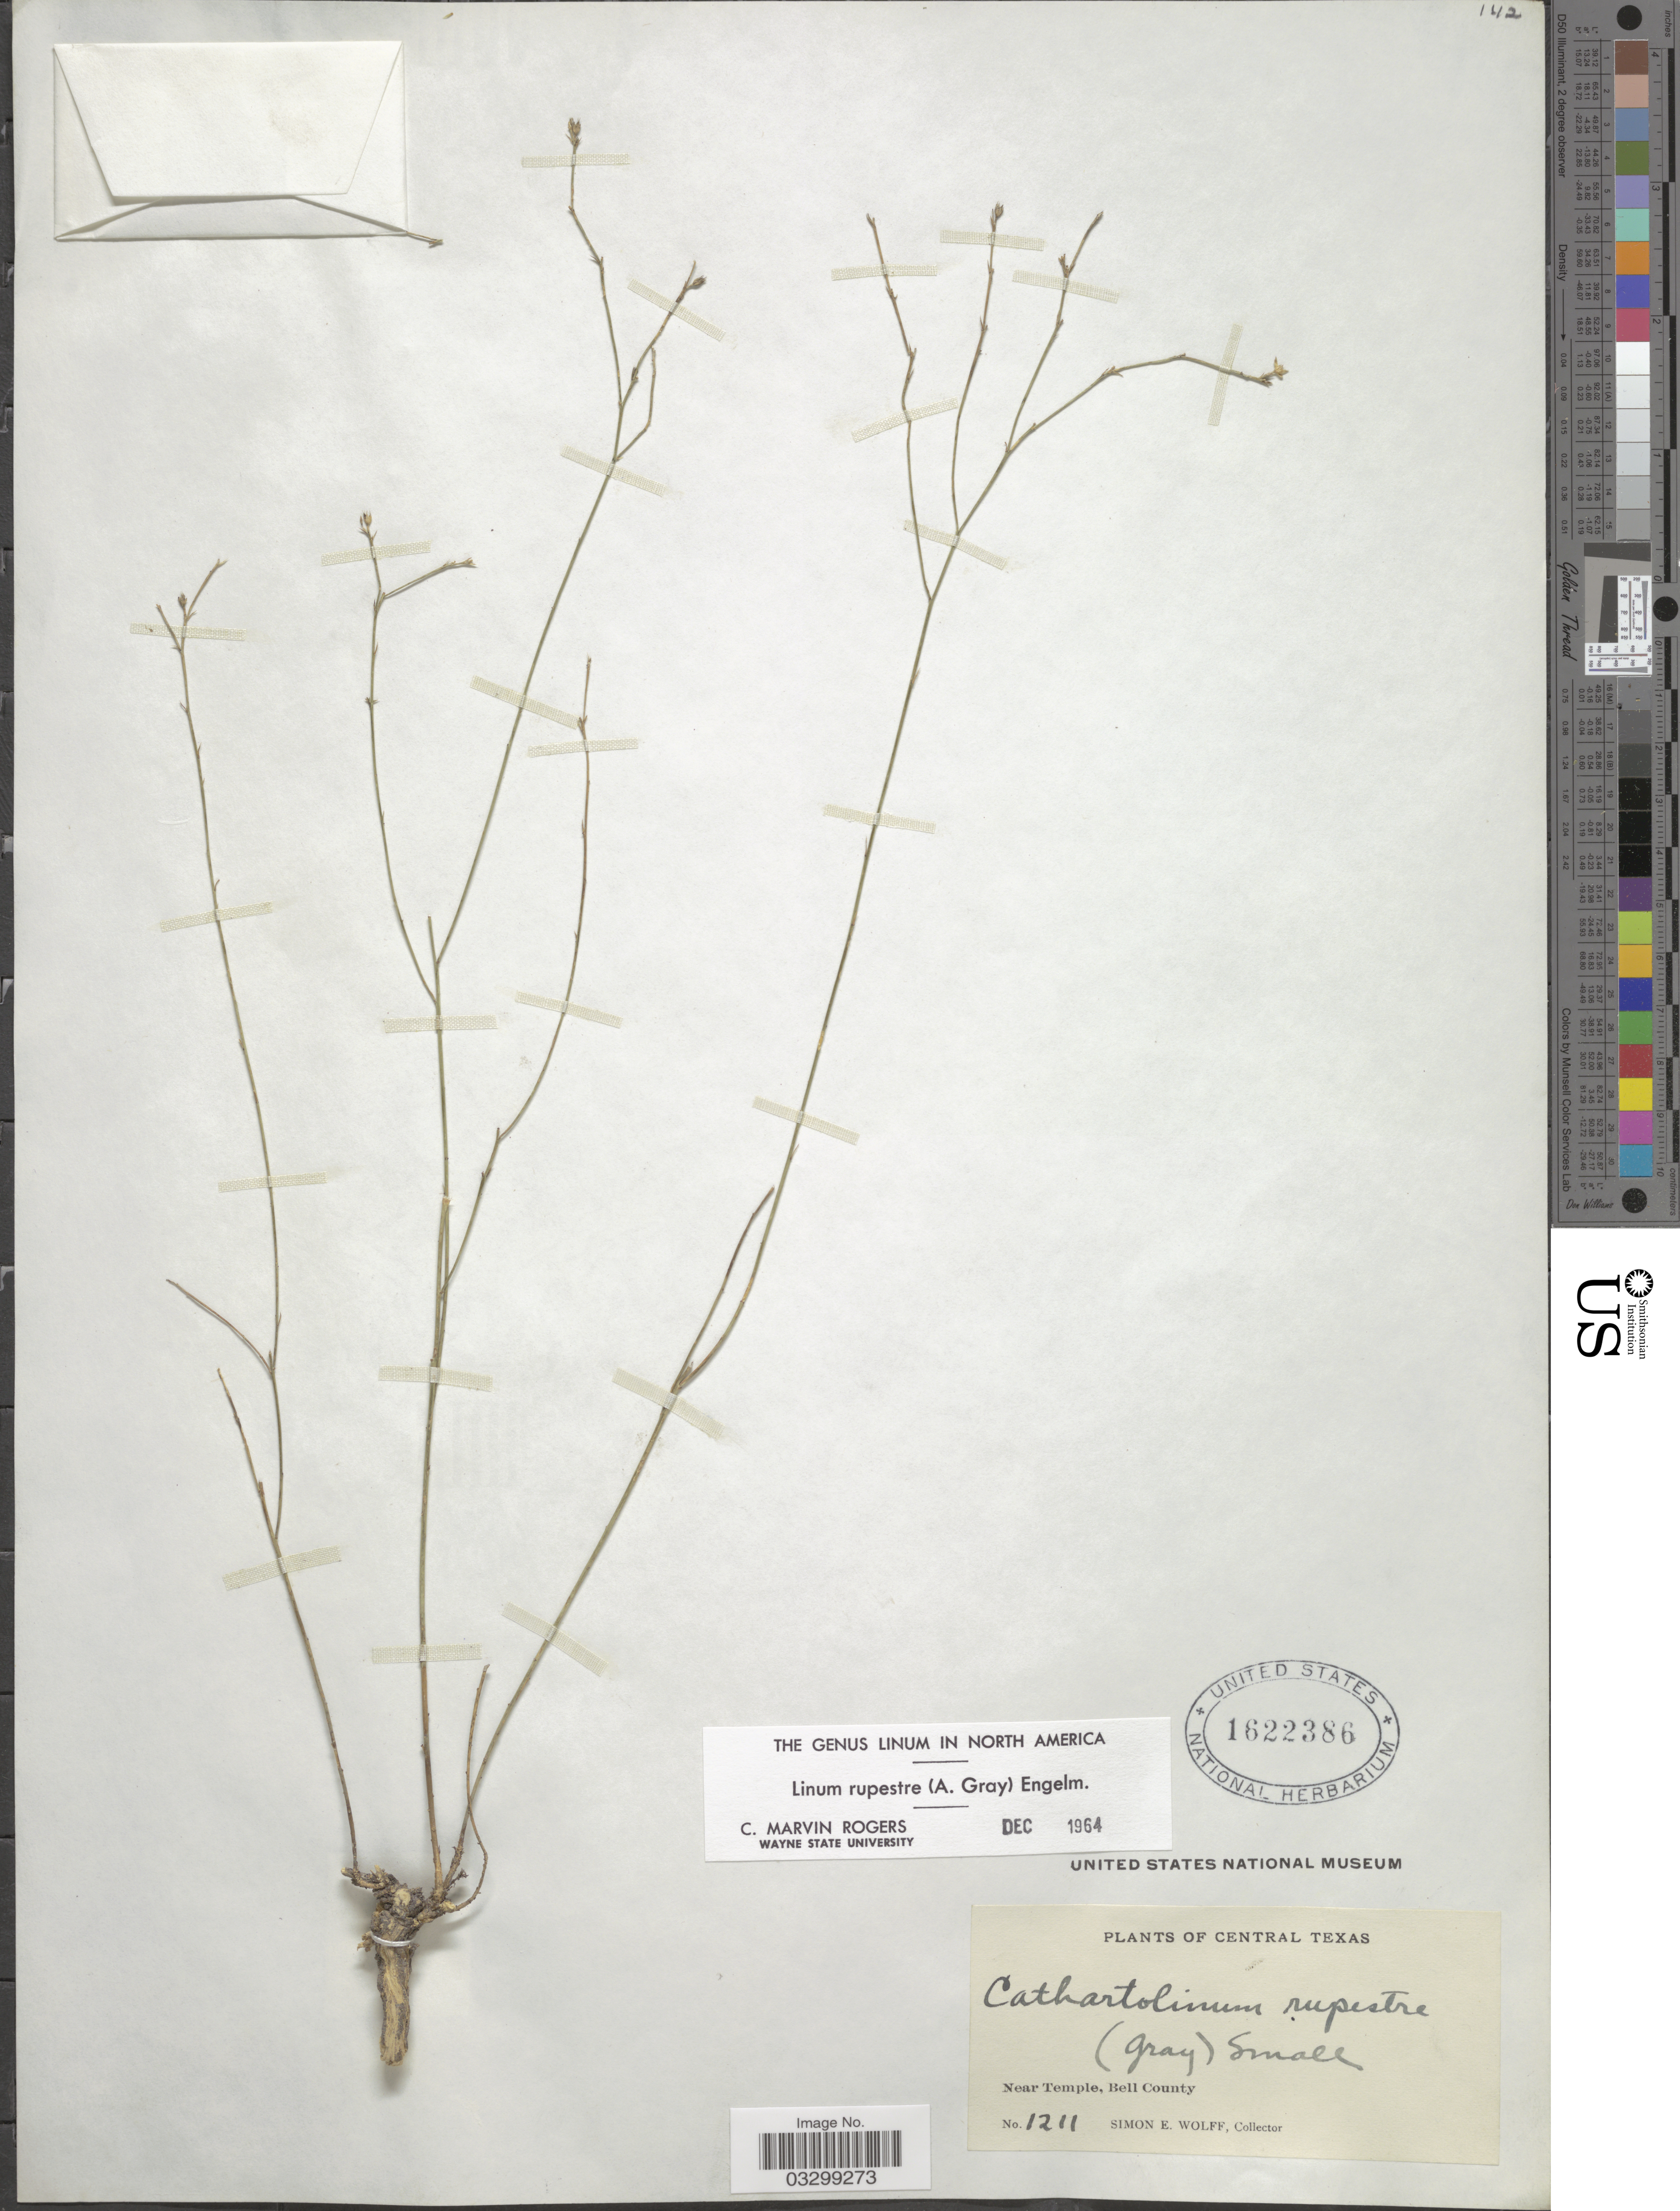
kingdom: Plantae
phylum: Tracheophyta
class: Magnoliopsida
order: Malpighiales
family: Linaceae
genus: Linum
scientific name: Linum rupestre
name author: Engelm.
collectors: S. E. Wolff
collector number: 1211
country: United States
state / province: Texas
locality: Central Texas. Near Temple, Bell County.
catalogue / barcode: US 1622386